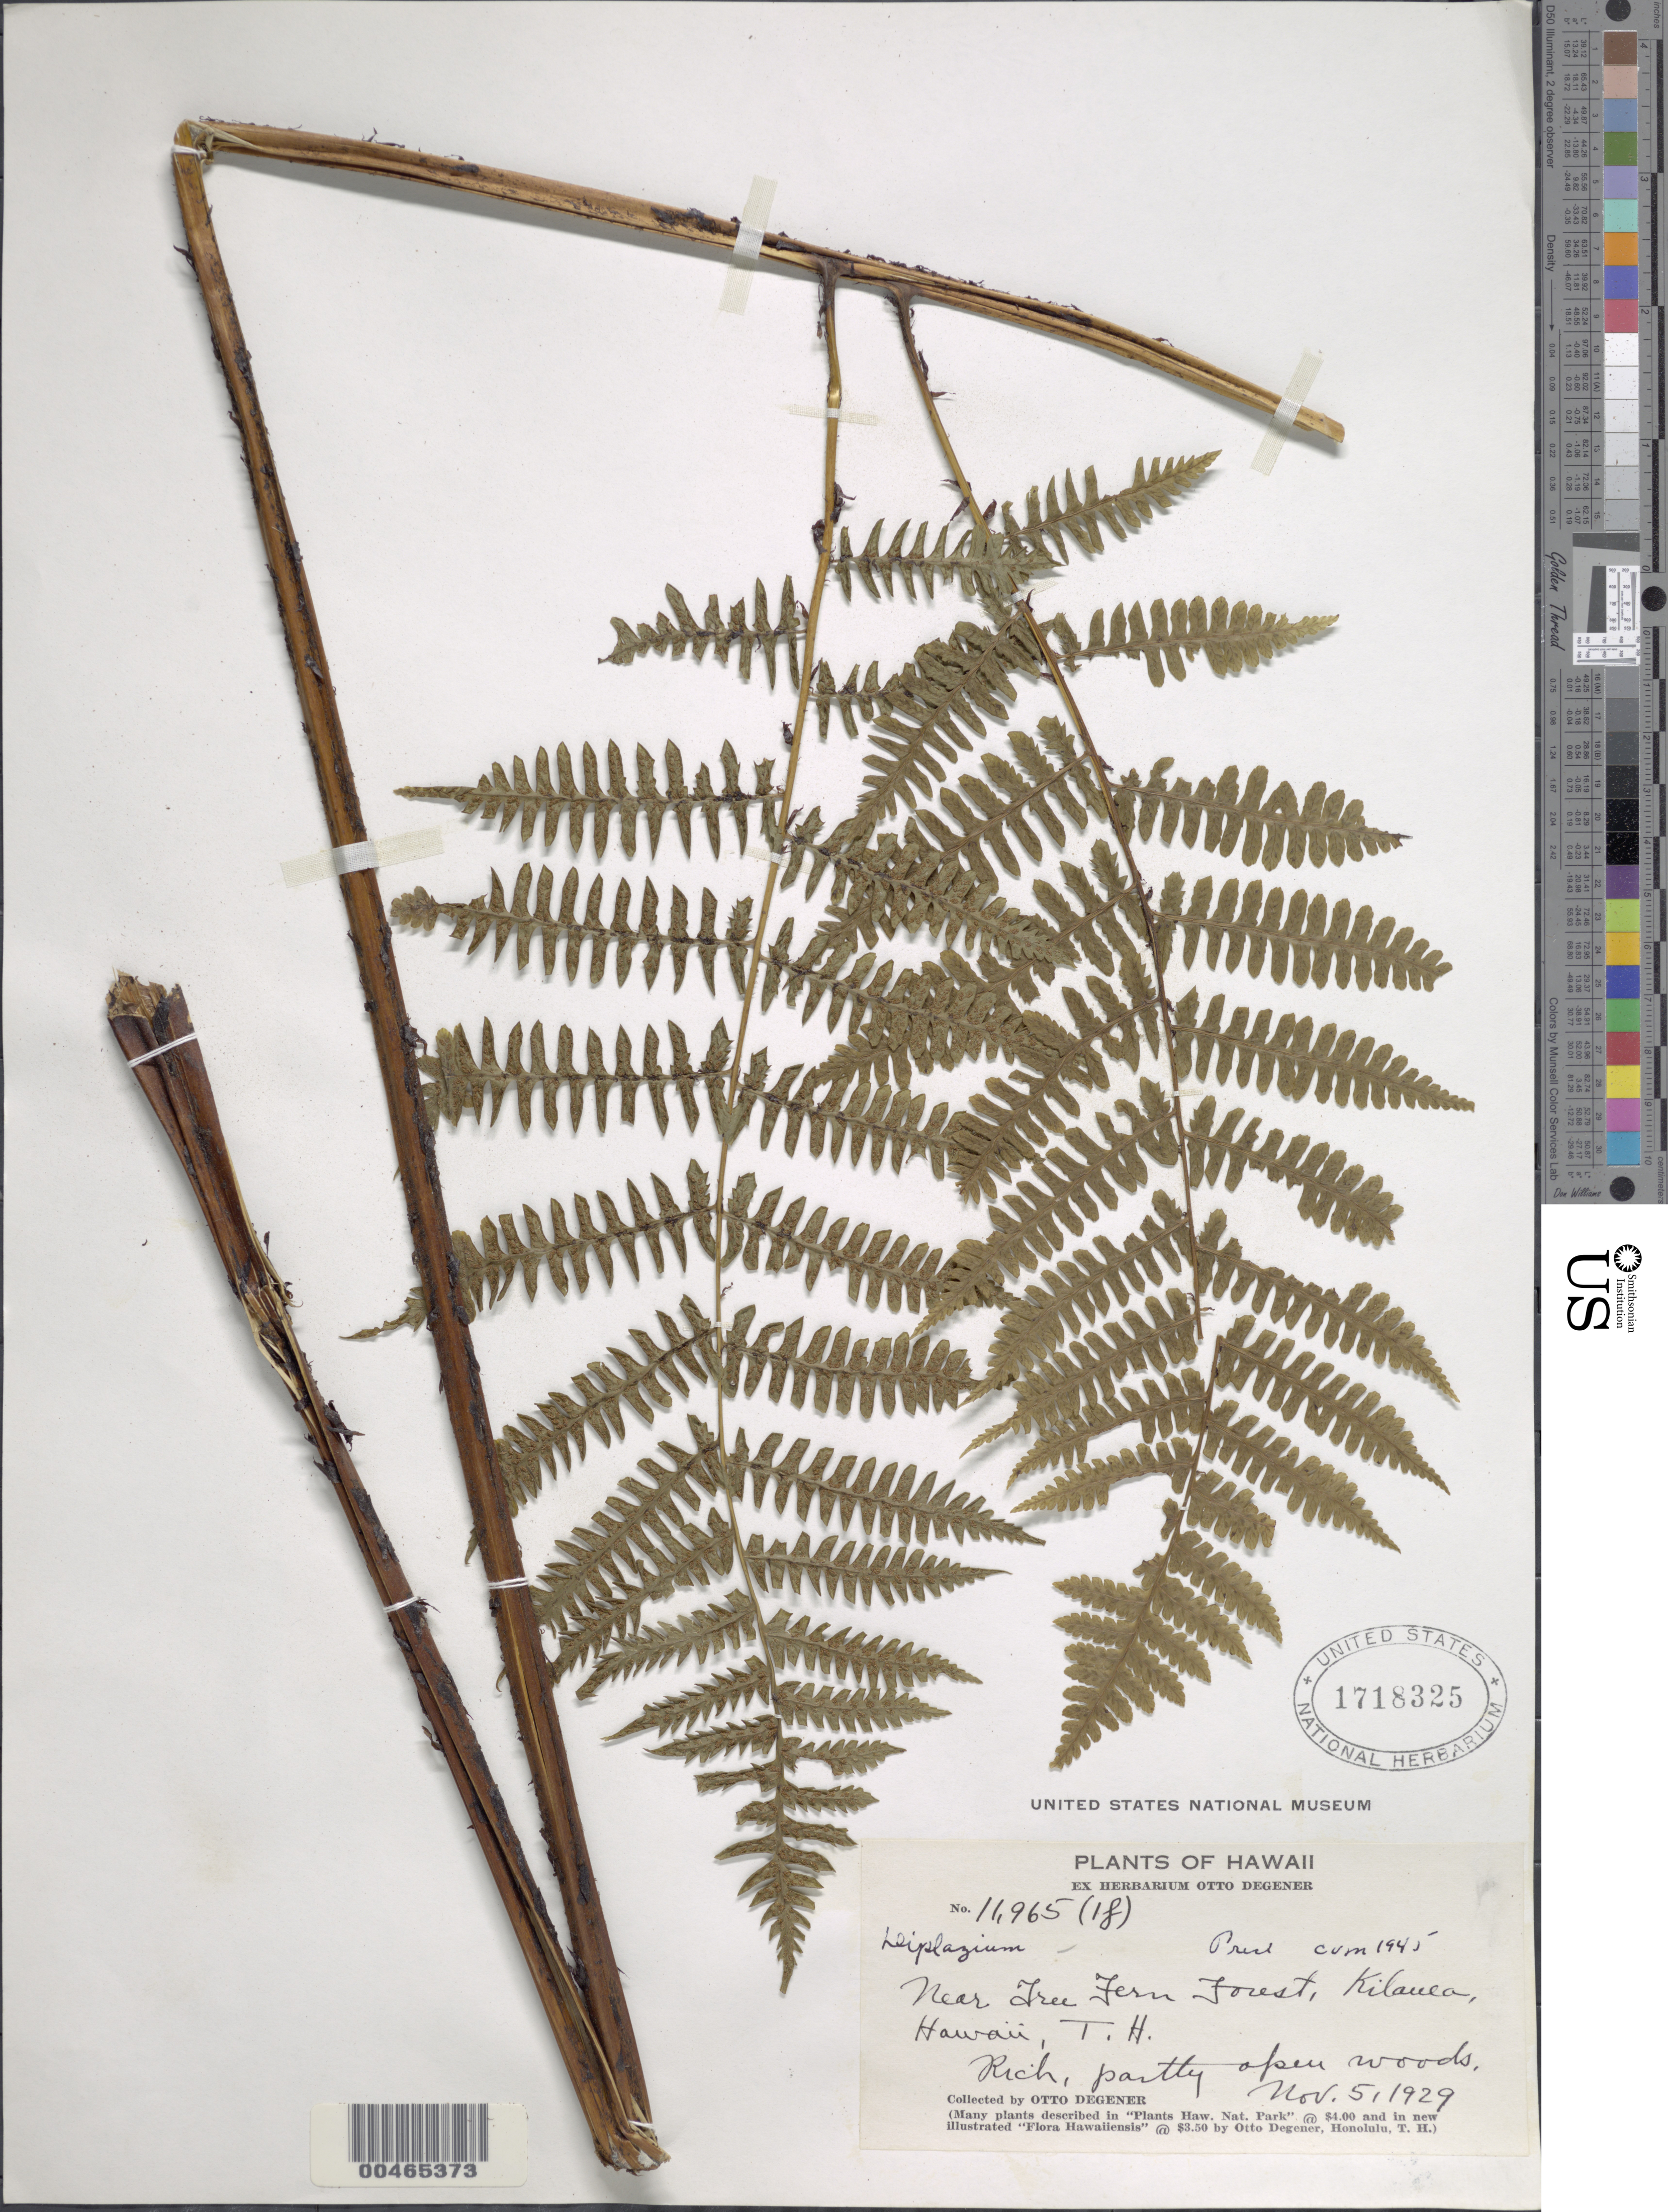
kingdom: Plantae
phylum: Tracheophyta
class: Polypodiopsida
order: Polypodiales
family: Athyriaceae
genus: Diplazium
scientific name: Diplazium sandwichianum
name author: (C. Presl) Diels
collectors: O. Degener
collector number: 11965(1f)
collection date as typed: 5 Nov 1929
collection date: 1929-11-05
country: United States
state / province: Hawaii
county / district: Hawaii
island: Hawaii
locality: Near Tree Fern Forest, Kilauea, Hawaii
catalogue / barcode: US 1718325